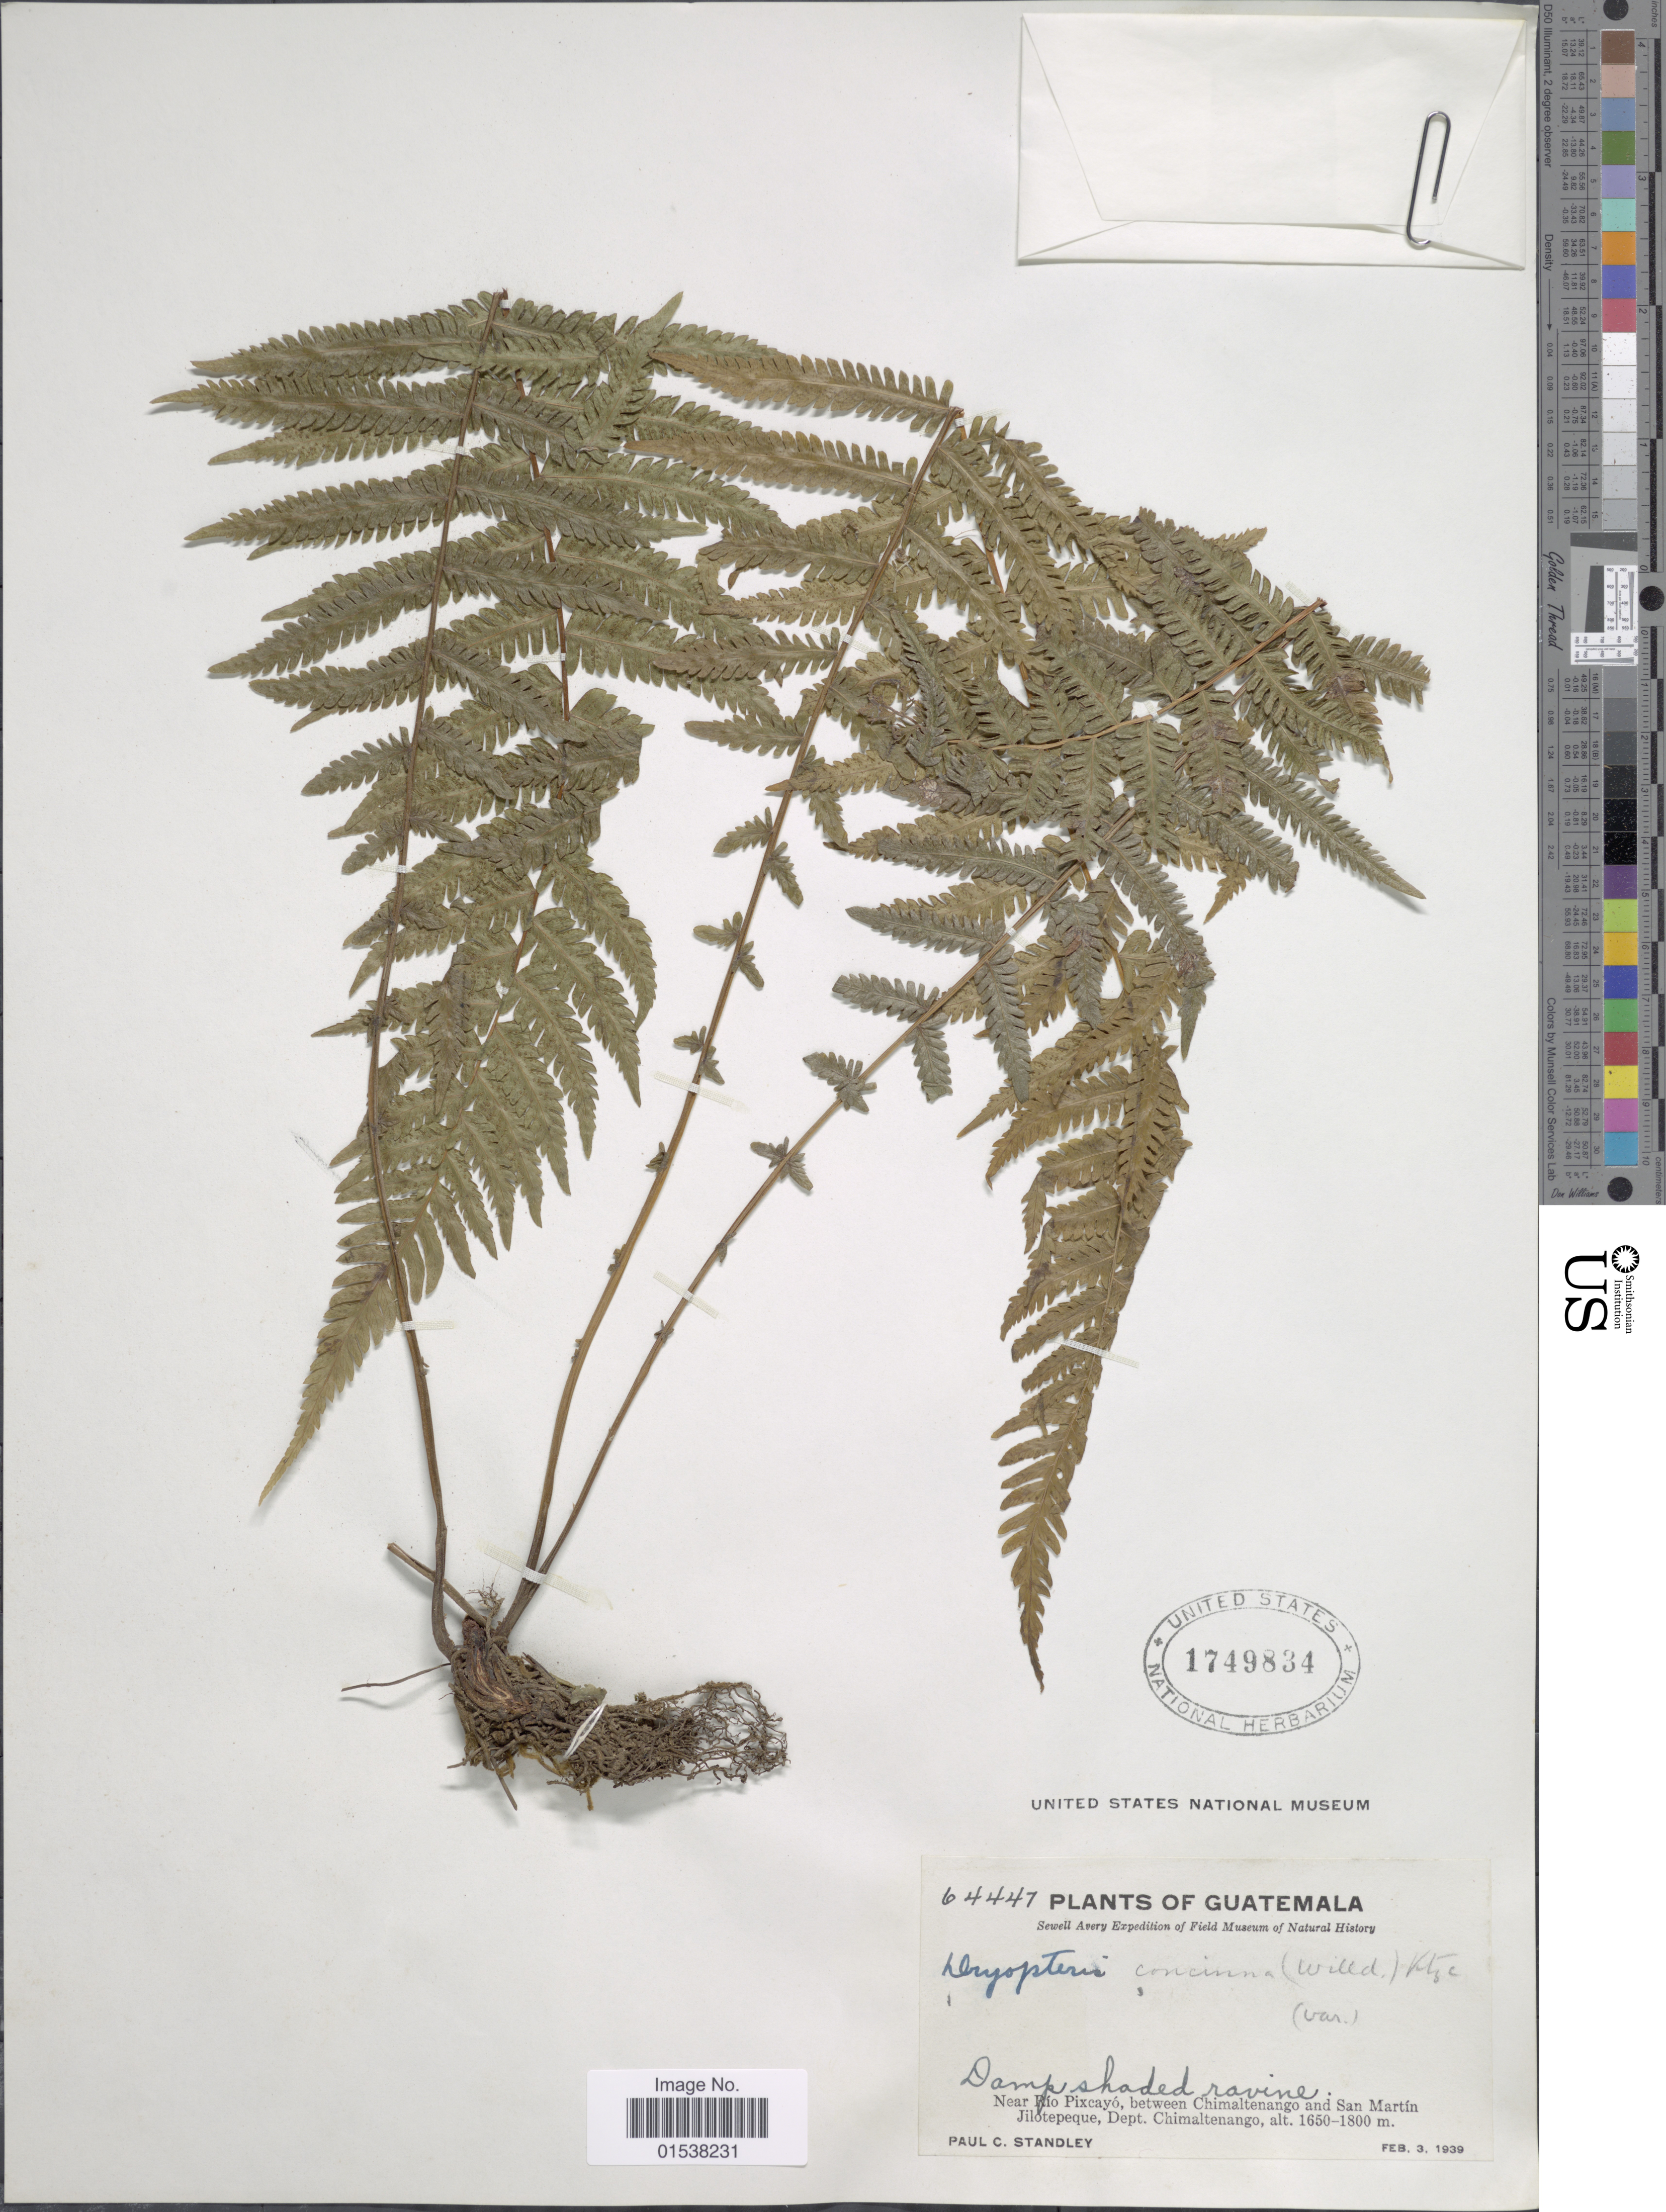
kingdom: Plantae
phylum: Tracheophyta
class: Polypodiopsida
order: Polypodiales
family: Thelypteridaceae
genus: Amauropelta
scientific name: Amauropelta concinna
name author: (Willd.) Pic. Serm.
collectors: P. C. Standley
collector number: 644447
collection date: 1939-02-03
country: Guatemala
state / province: Chimaltenango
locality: Near Rio Pixcayo, between Chimaltenango and San Martin Jilotepeque, Dept. Chimaltenango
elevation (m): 1650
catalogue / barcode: US 1749834